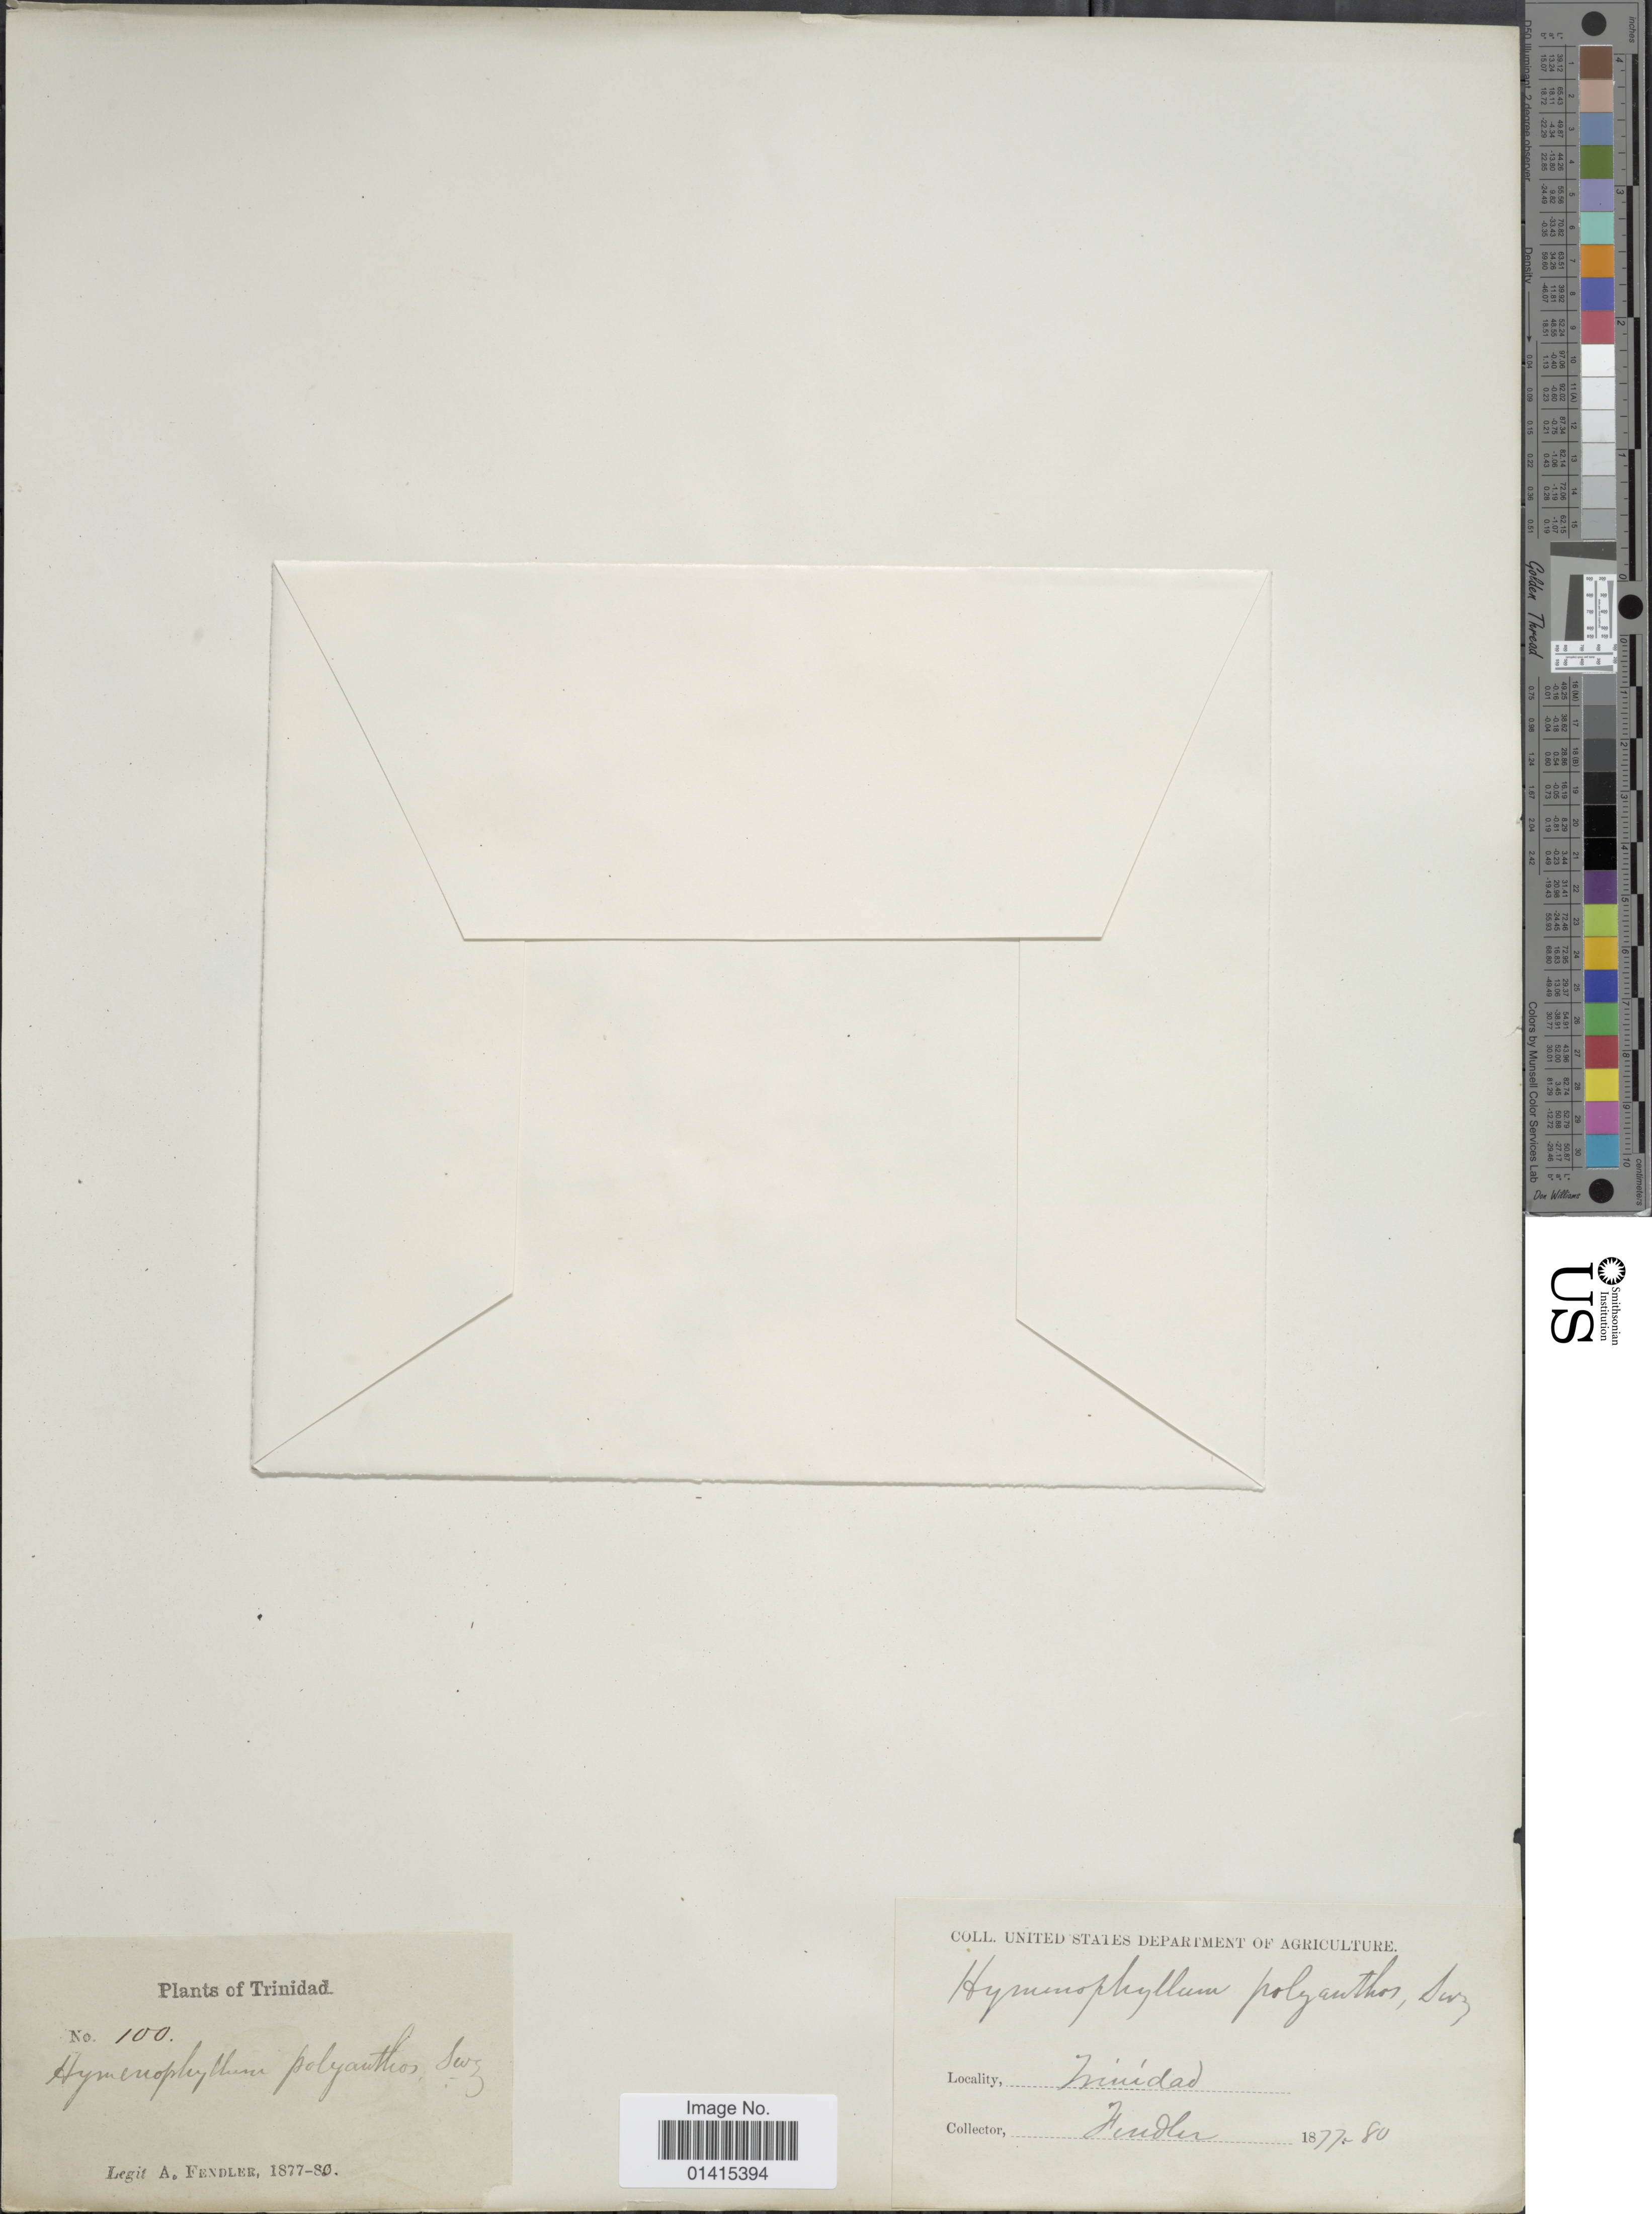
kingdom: Plantae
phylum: Tracheophyta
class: Polypodiopsida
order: Hymenophyllales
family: Hymenophyllaceae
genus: Hymenophyllum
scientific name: Hymenophyllum polyanthos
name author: (Sw.) Sw.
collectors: A. Fendler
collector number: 100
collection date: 1877/1880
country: Trinidad and Tobago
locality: Trinidad